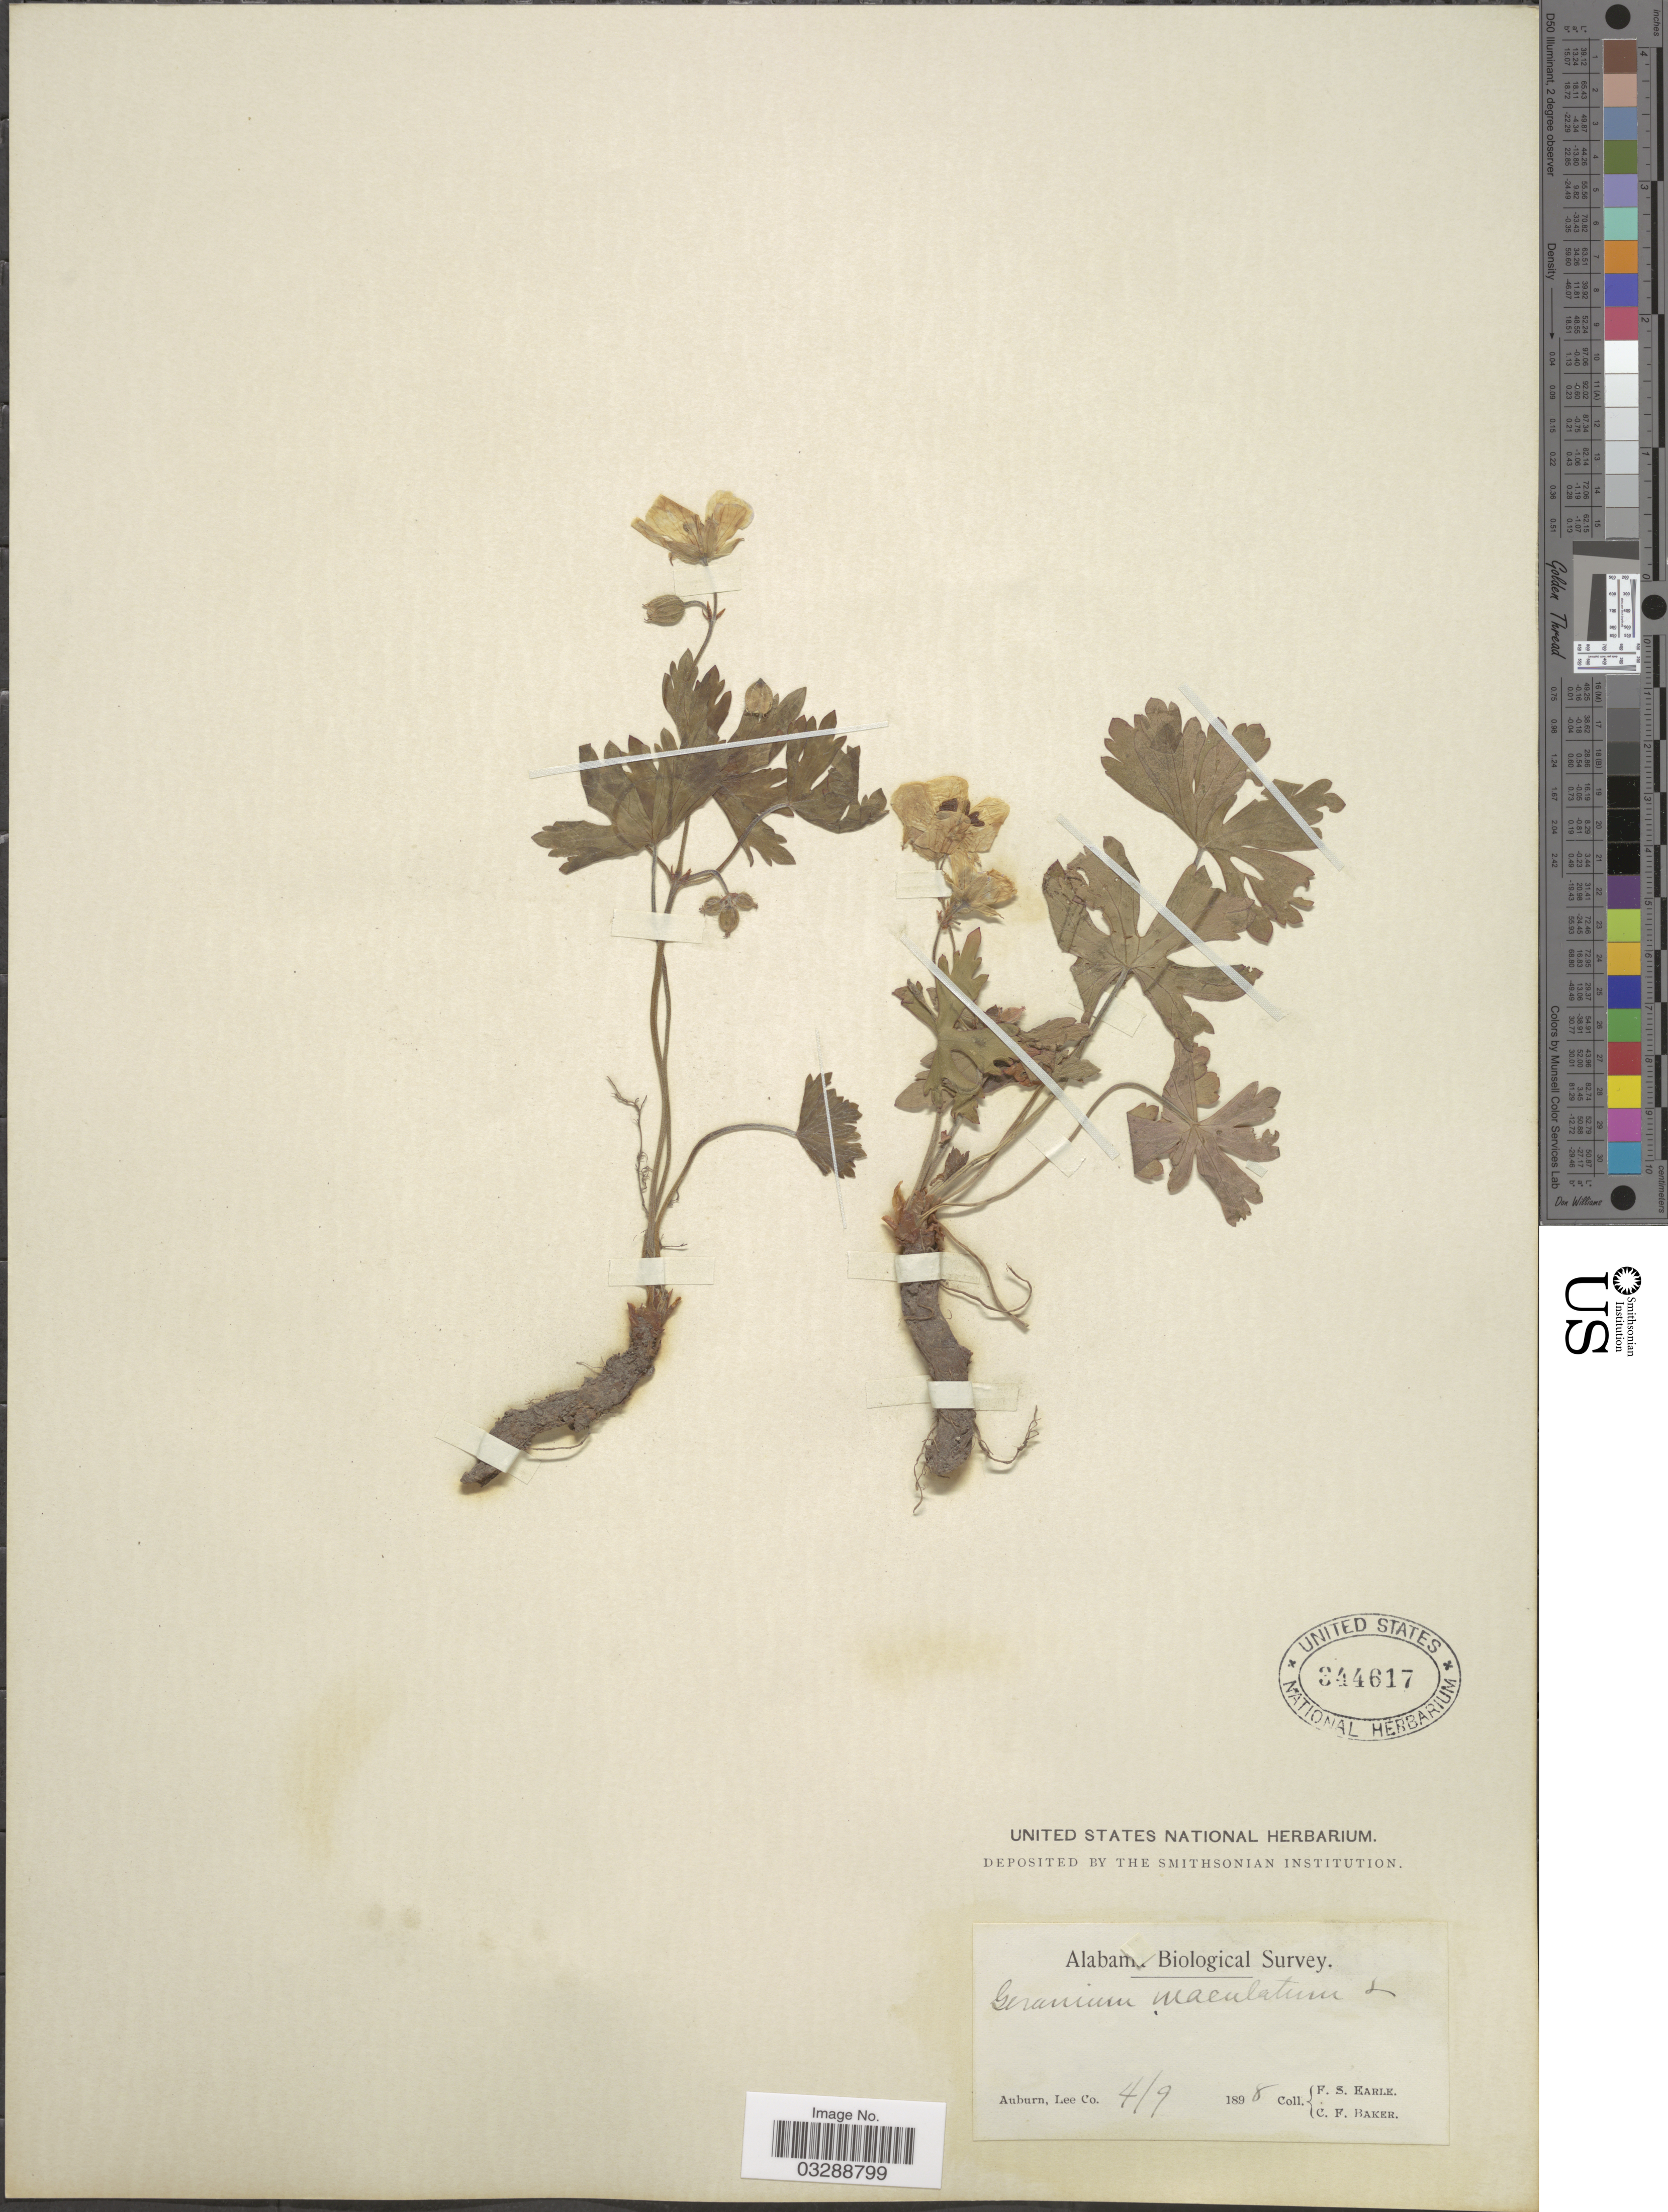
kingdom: Plantae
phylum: Tracheophyta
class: Magnoliopsida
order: Geraniales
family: Geraniaceae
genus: Geranium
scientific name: Geranium maculatum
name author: L.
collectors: F. S. Earle & C. F. Baker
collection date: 1895-04-09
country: United States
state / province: Alabama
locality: Auburn, Lee Co.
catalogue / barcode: US 344617